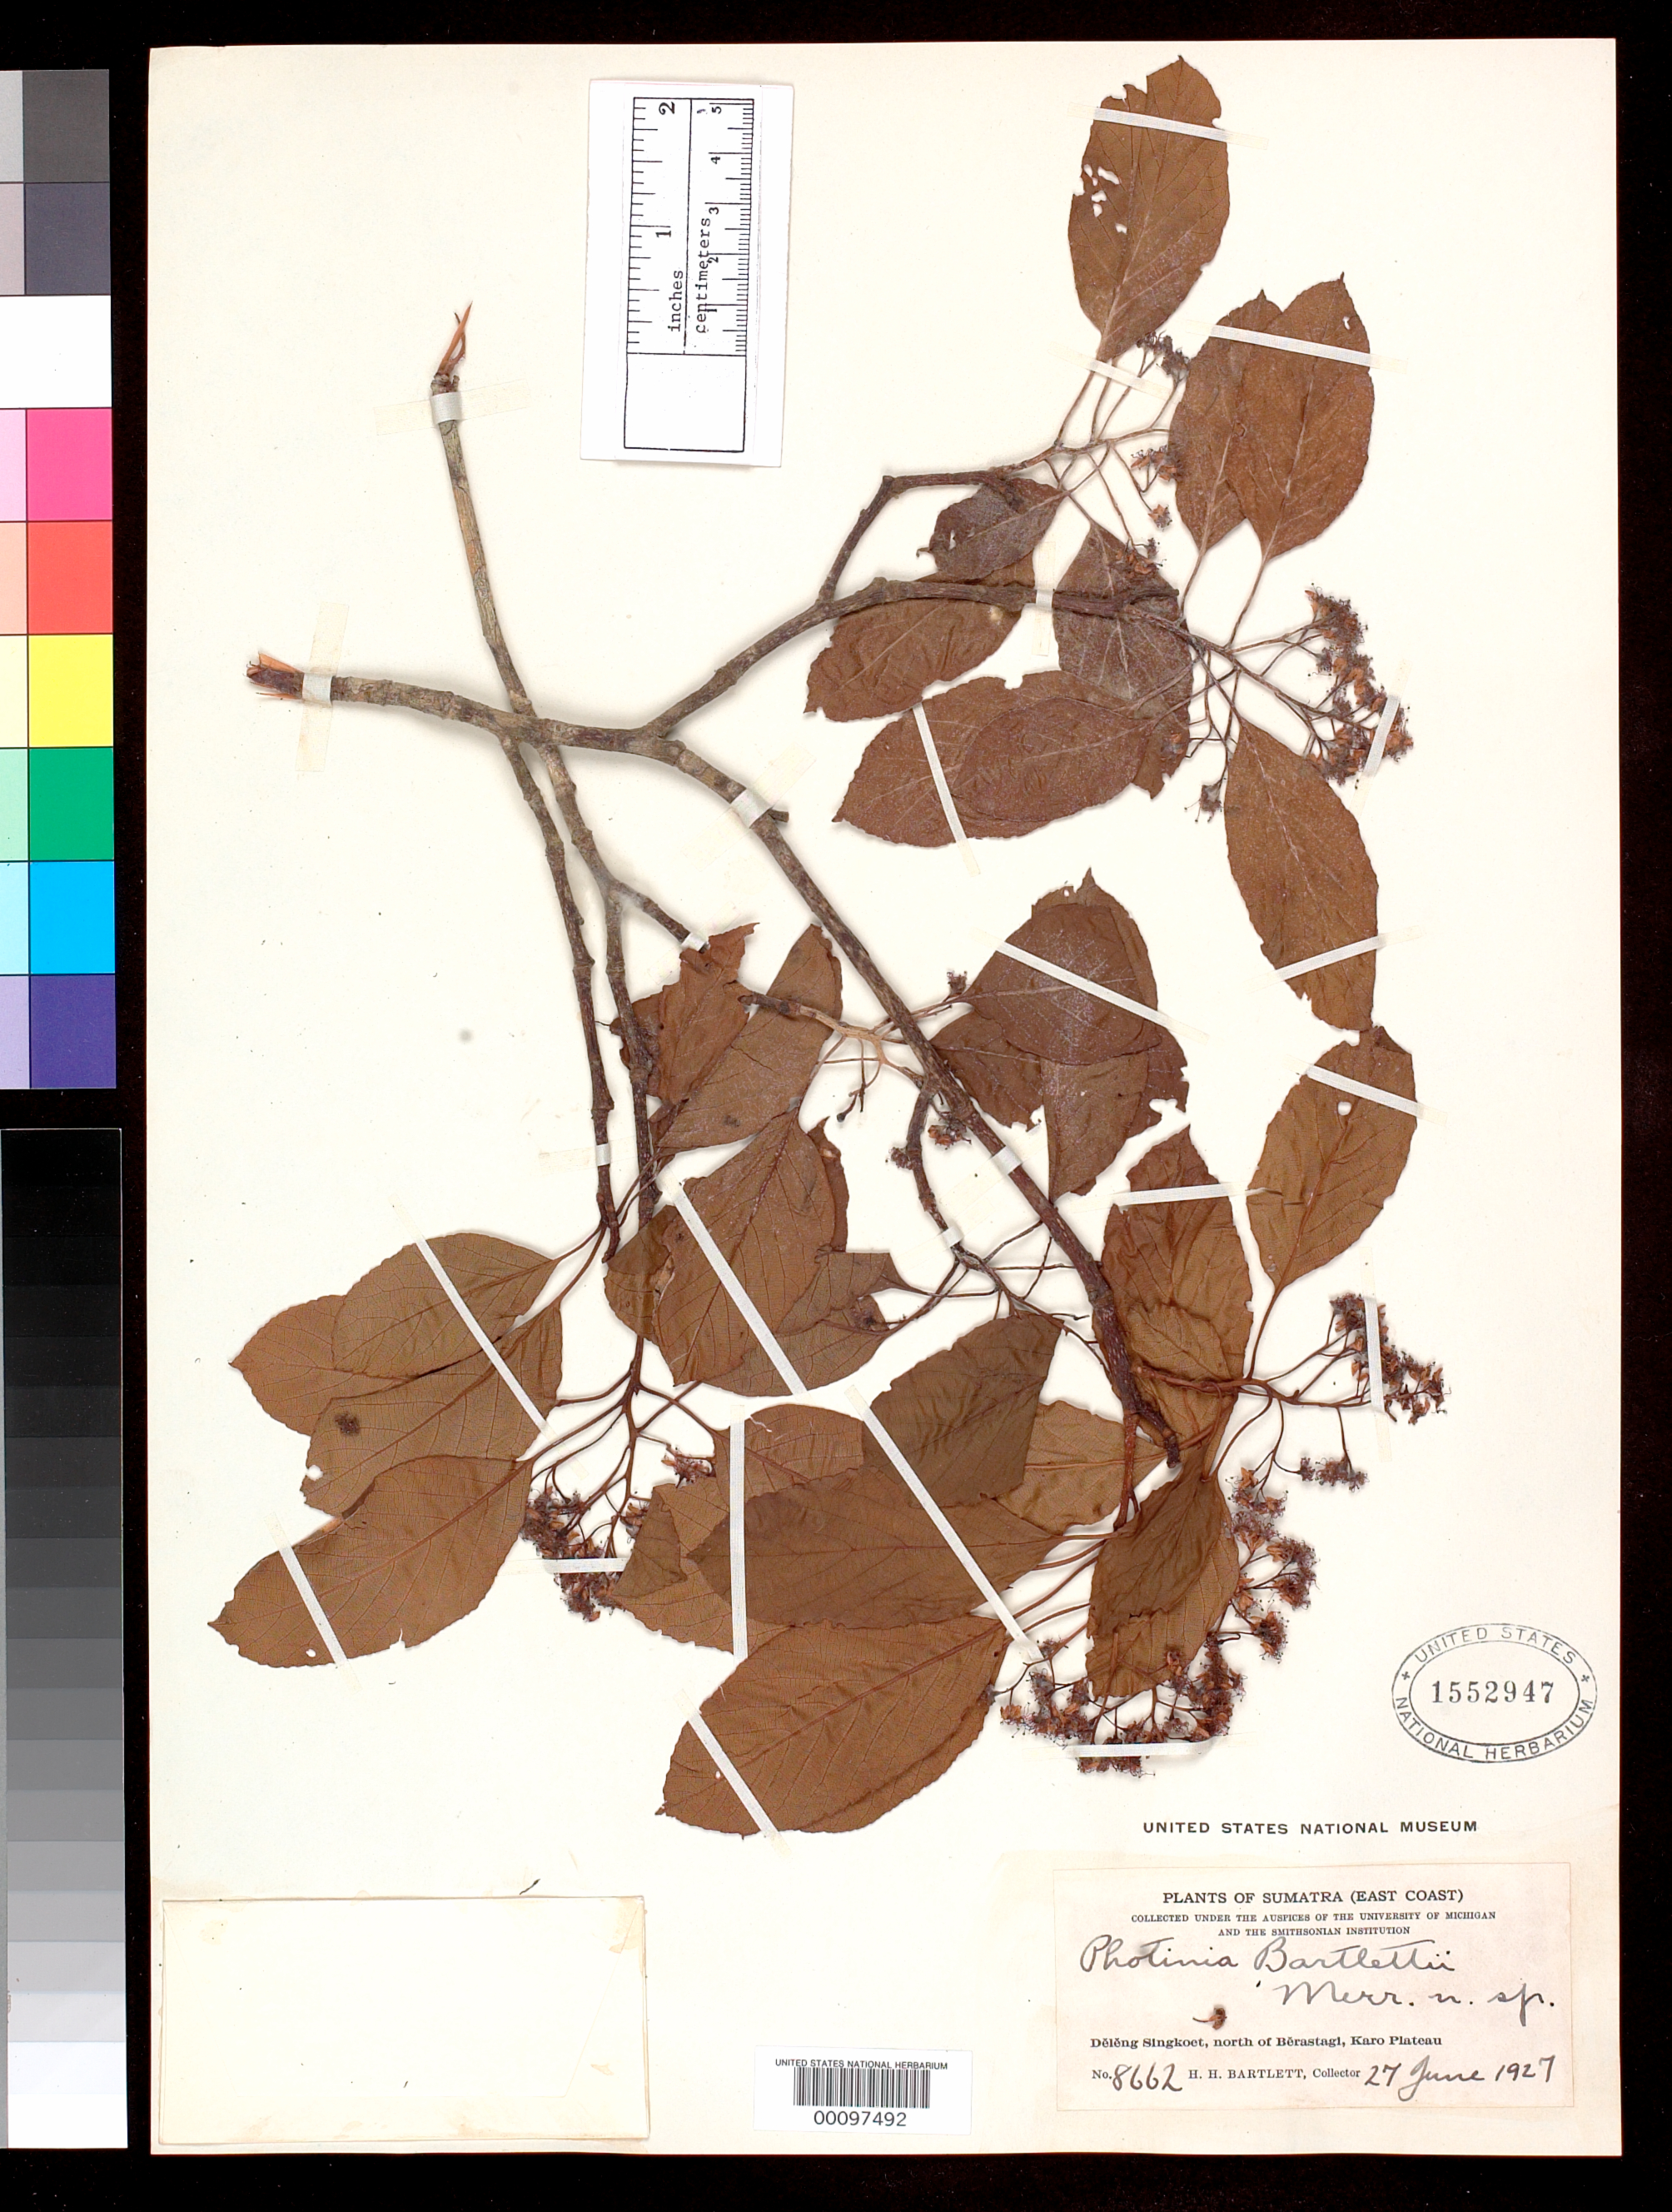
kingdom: Plantae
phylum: Tracheophyta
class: Magnoliopsida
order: Rosales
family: Rosaceae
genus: Photinia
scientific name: Photinia bartlettii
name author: Merr.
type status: Isotype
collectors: H. H. Bartlett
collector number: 8662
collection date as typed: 27 Jun 1927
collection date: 1927-06-27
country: Indonesia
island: Sumatra Island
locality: Deleng Singkoet, N of Berastagi, Karo Plateau.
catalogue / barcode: US 1552947